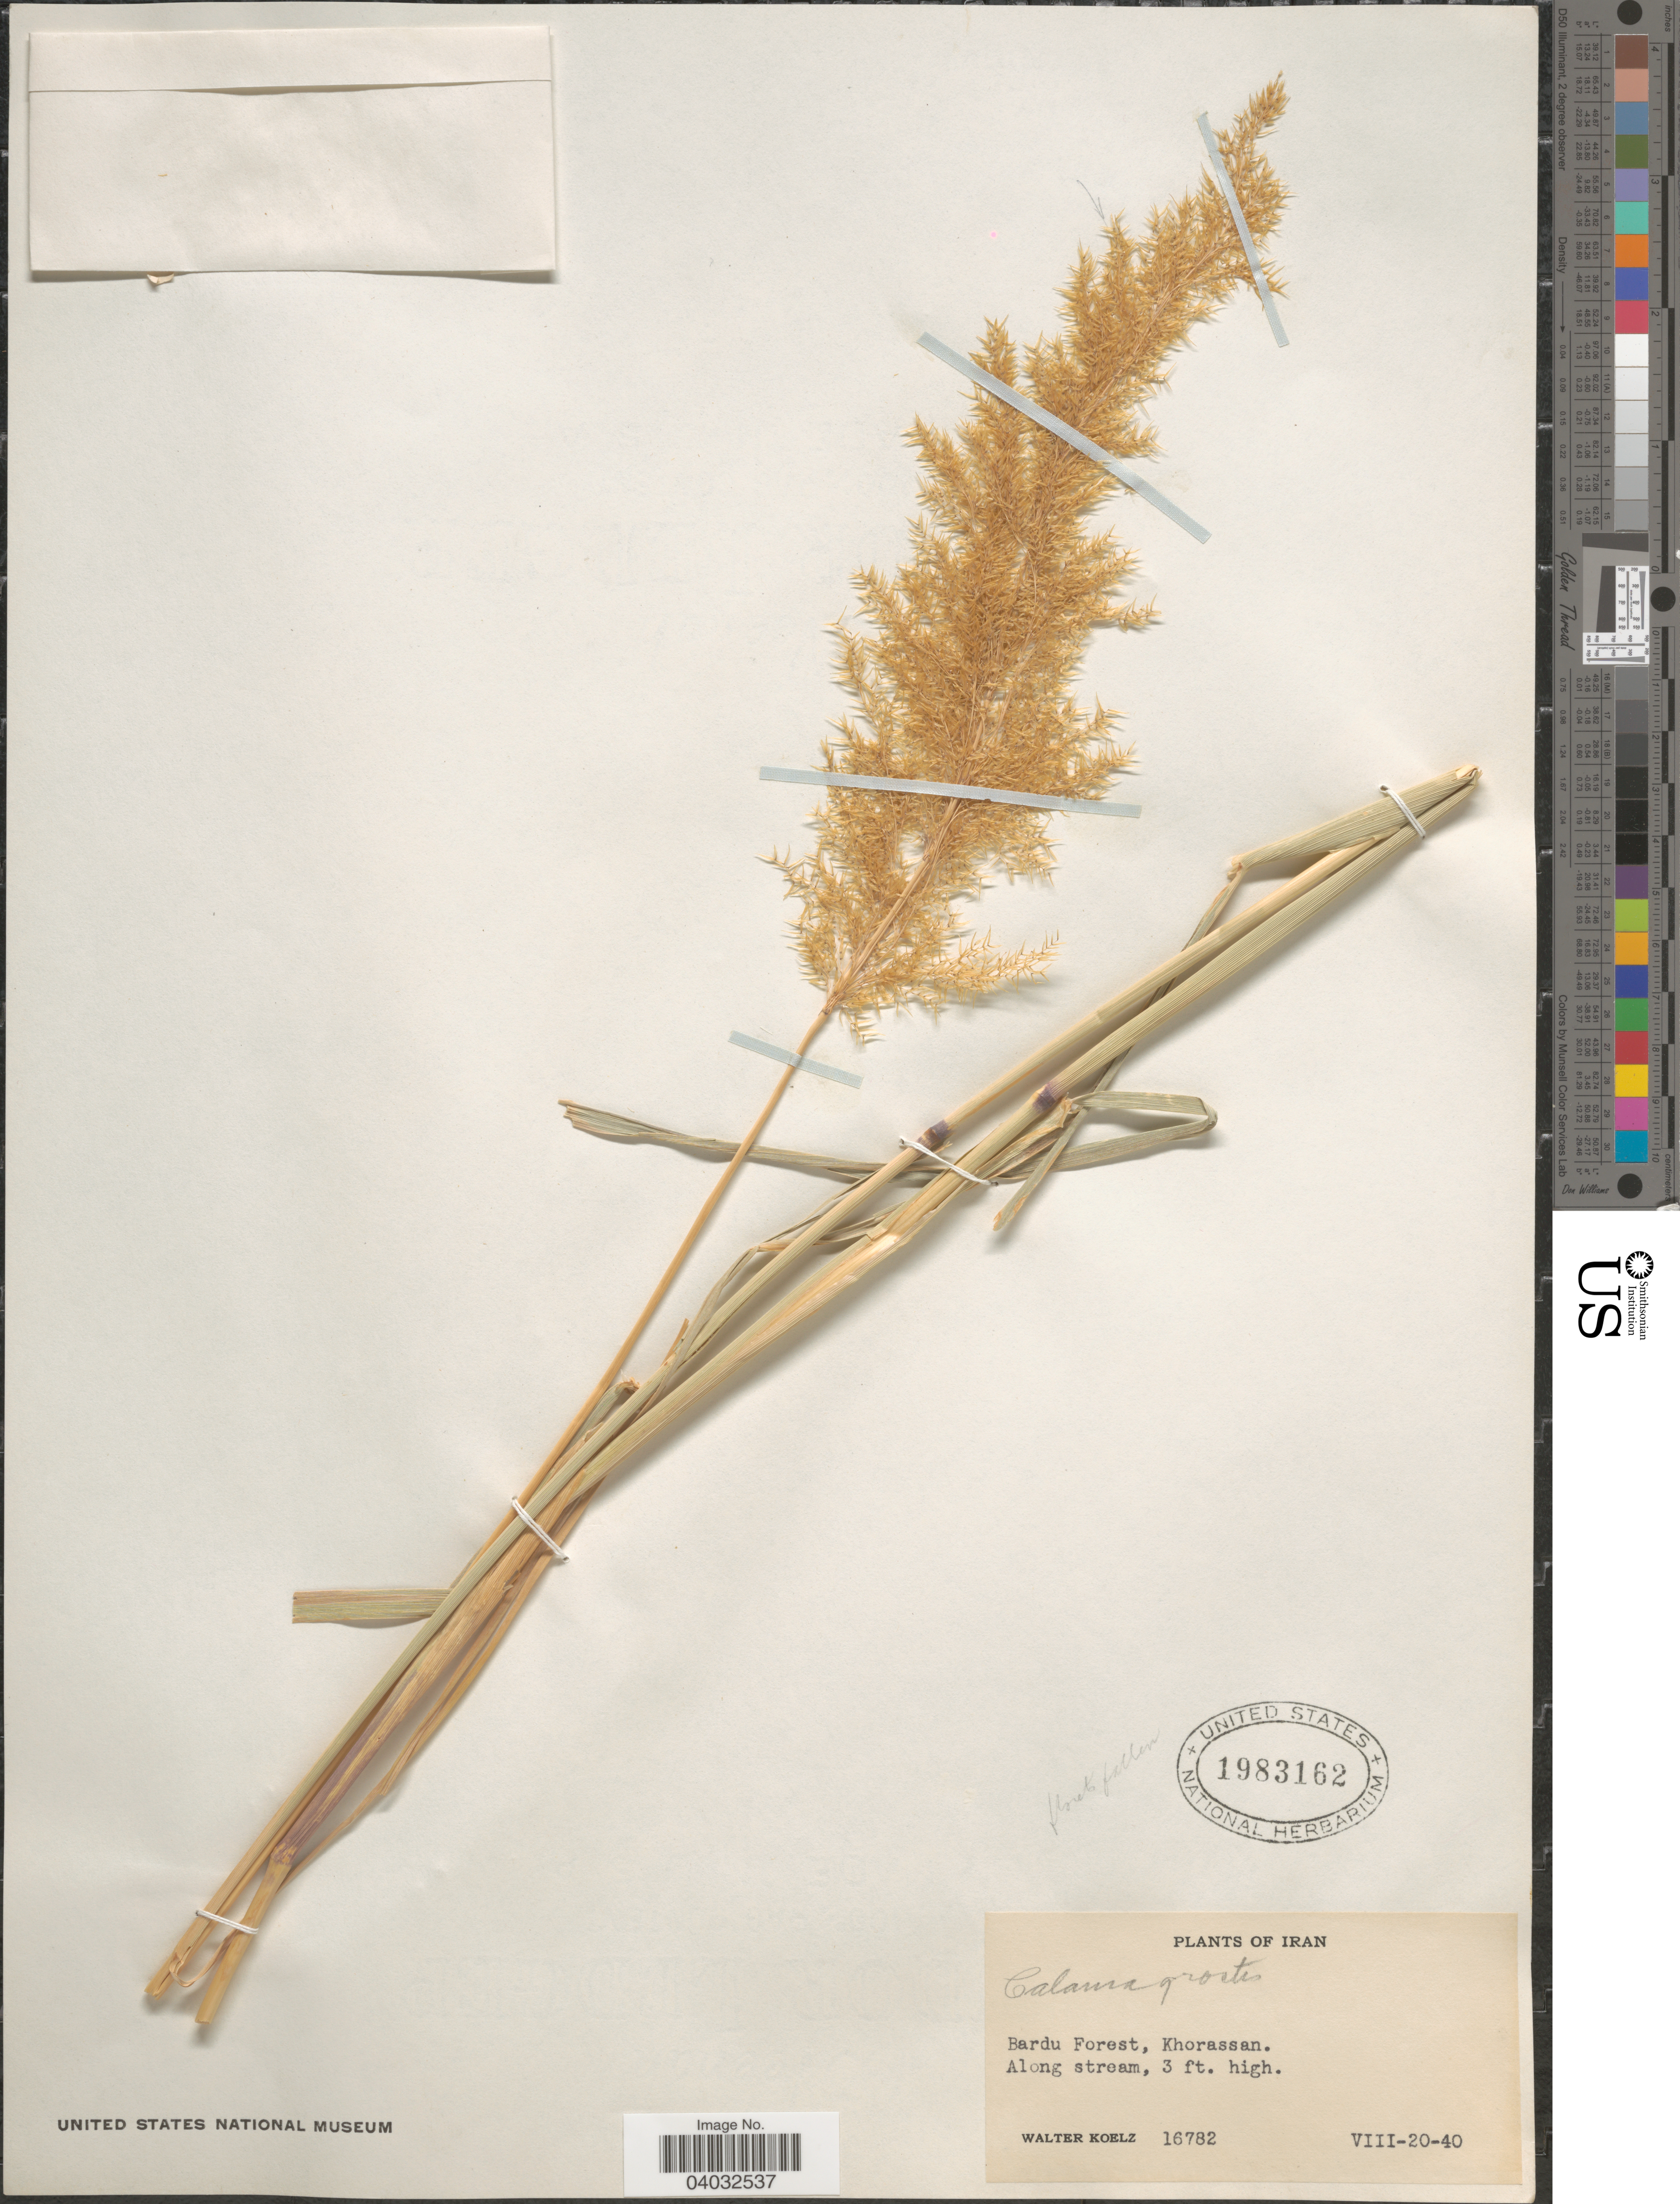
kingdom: Plantae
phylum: Tracheophyta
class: Liliopsida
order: Poales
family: Poaceae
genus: Calamagrostis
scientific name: Calamagrostis sp.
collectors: W. N. Koelz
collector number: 16782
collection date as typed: Transcribed d/m/y: 20/8/40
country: Iran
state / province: Khorasan [obsolete]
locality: Bardu Forest, Khorassan.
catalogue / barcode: US 1983162